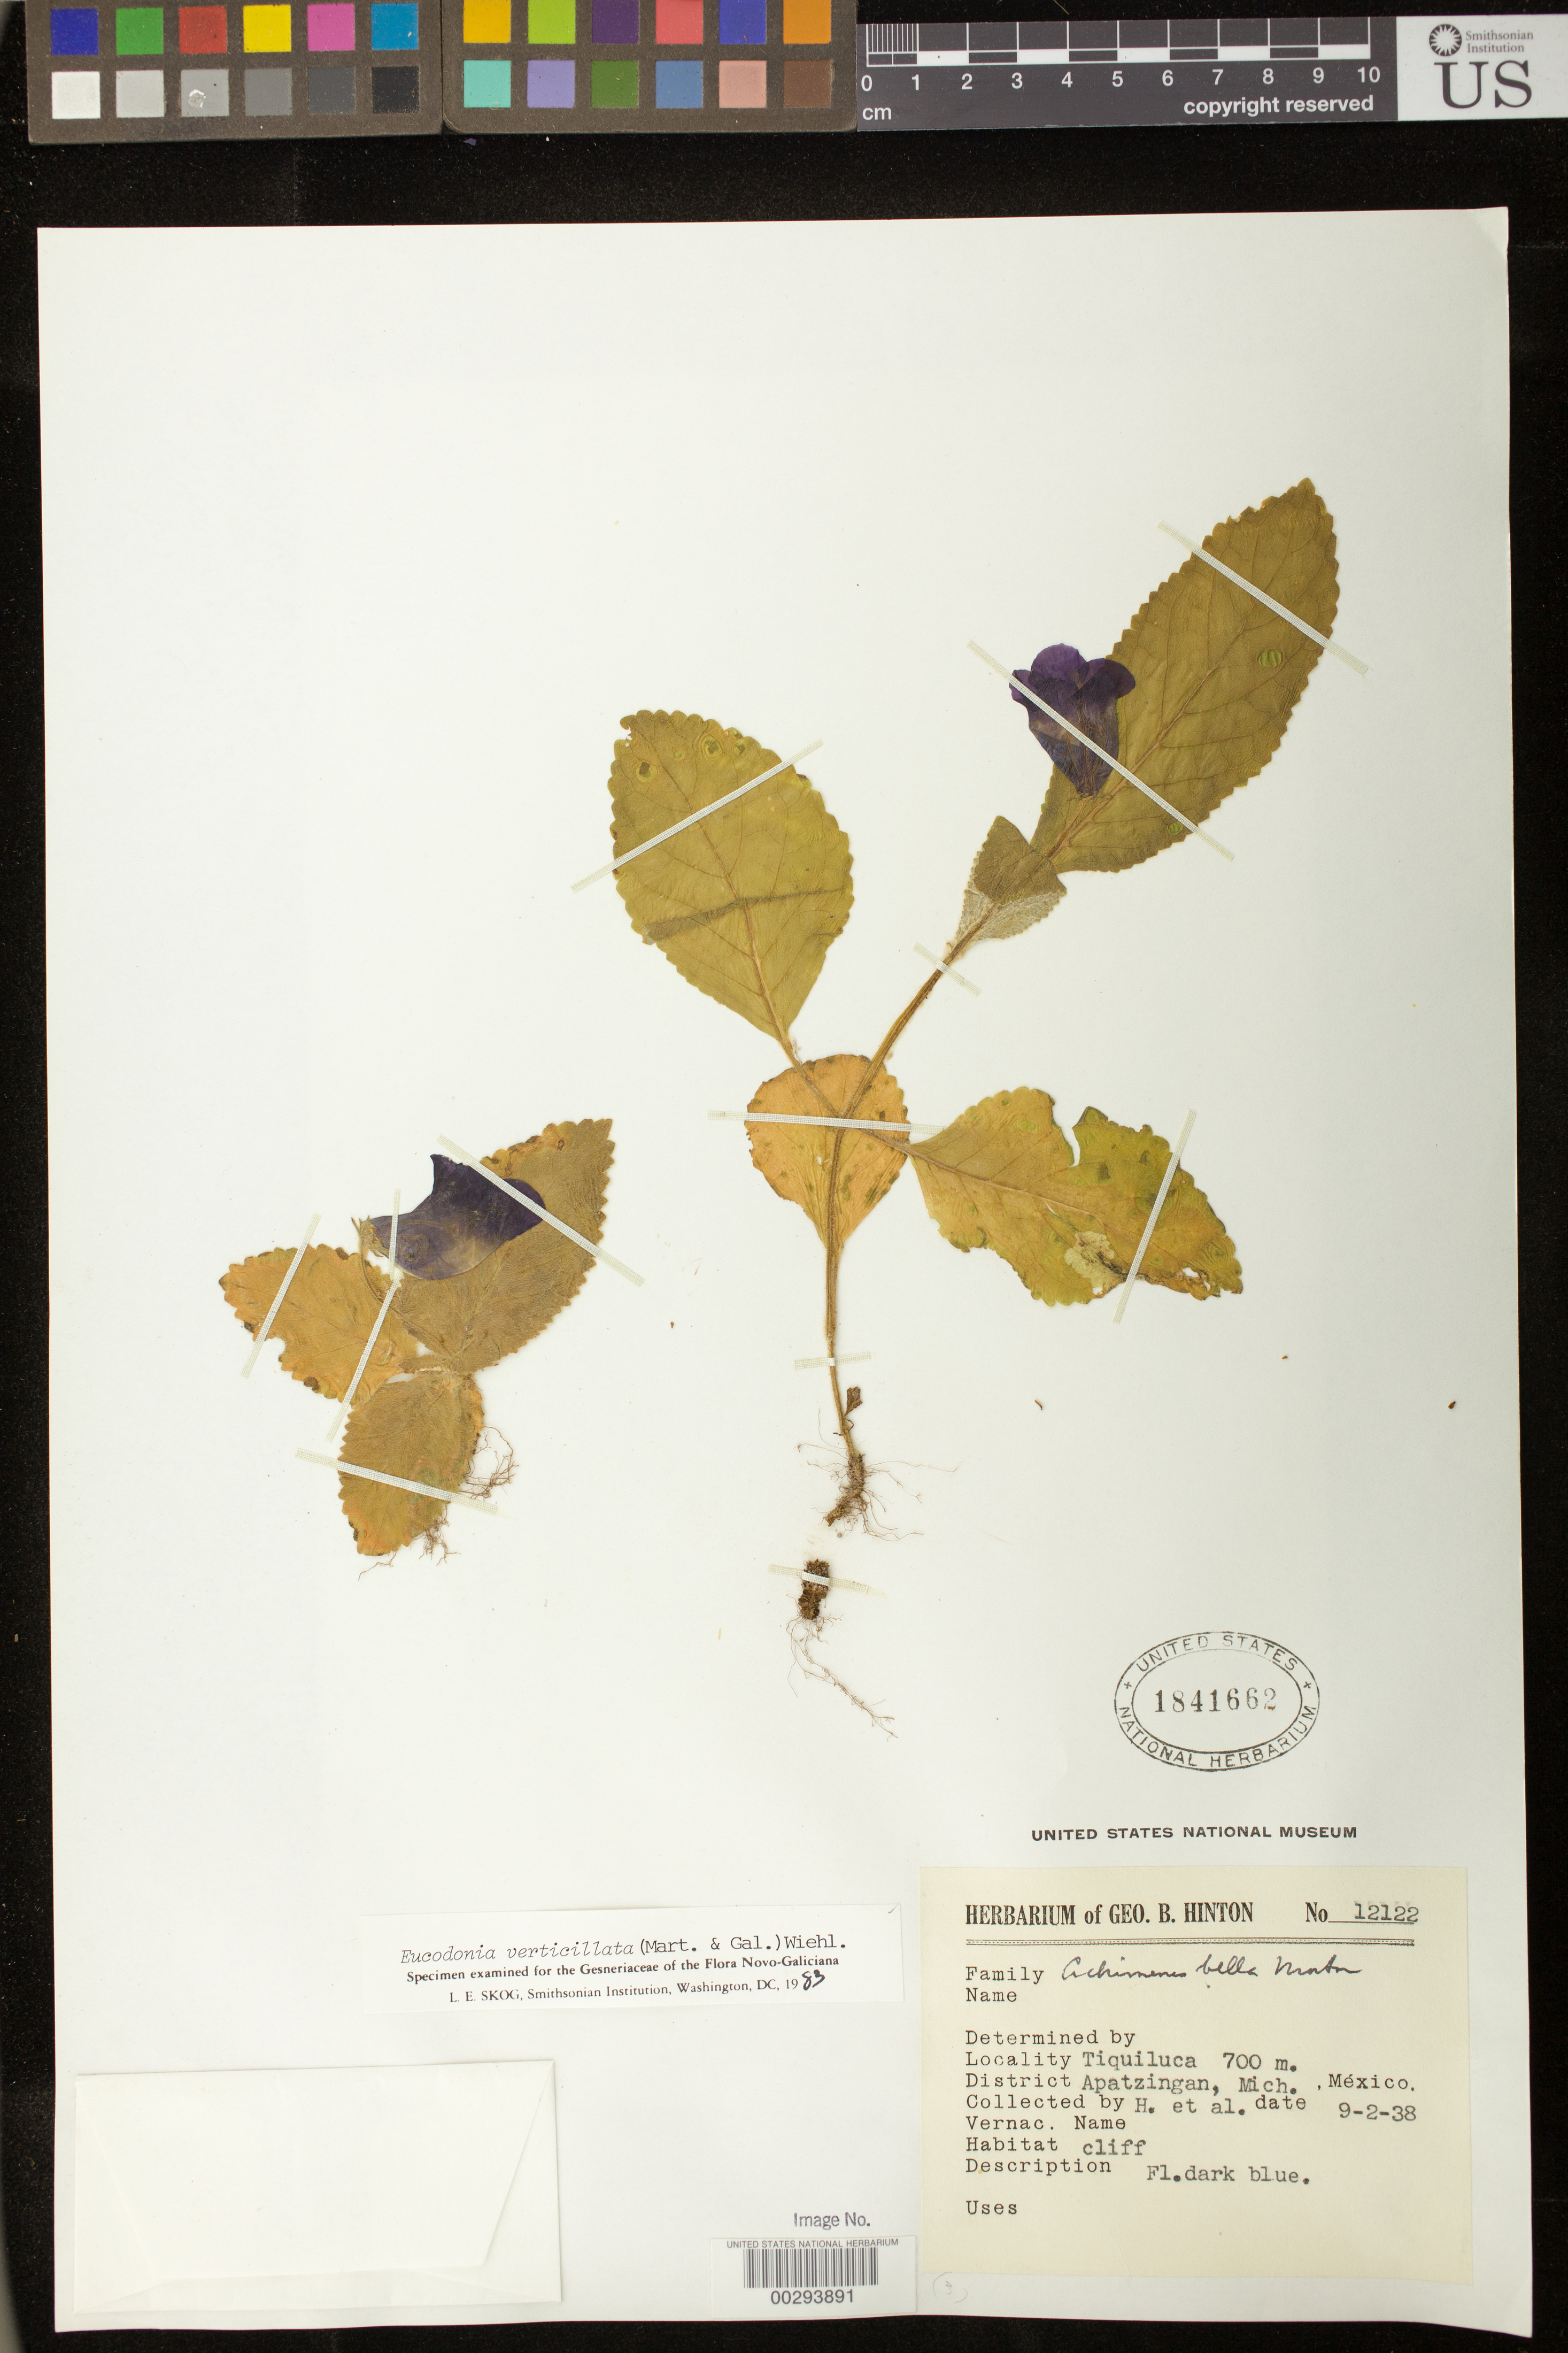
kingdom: Plantae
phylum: Tracheophyta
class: Magnoliopsida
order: Lamiales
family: Gesneriaceae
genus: Eucodonia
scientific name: Eucodonia verticillata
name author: (M. Martens & Galeotti) Wiehler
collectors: G. B. Hinton & et al.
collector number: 12122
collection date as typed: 02 Sep 1938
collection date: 1938-09-02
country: Mexico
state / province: Distrito Federal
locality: Apatzingan Dist, Tiquiluca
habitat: Cliff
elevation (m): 700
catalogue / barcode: US 1841662